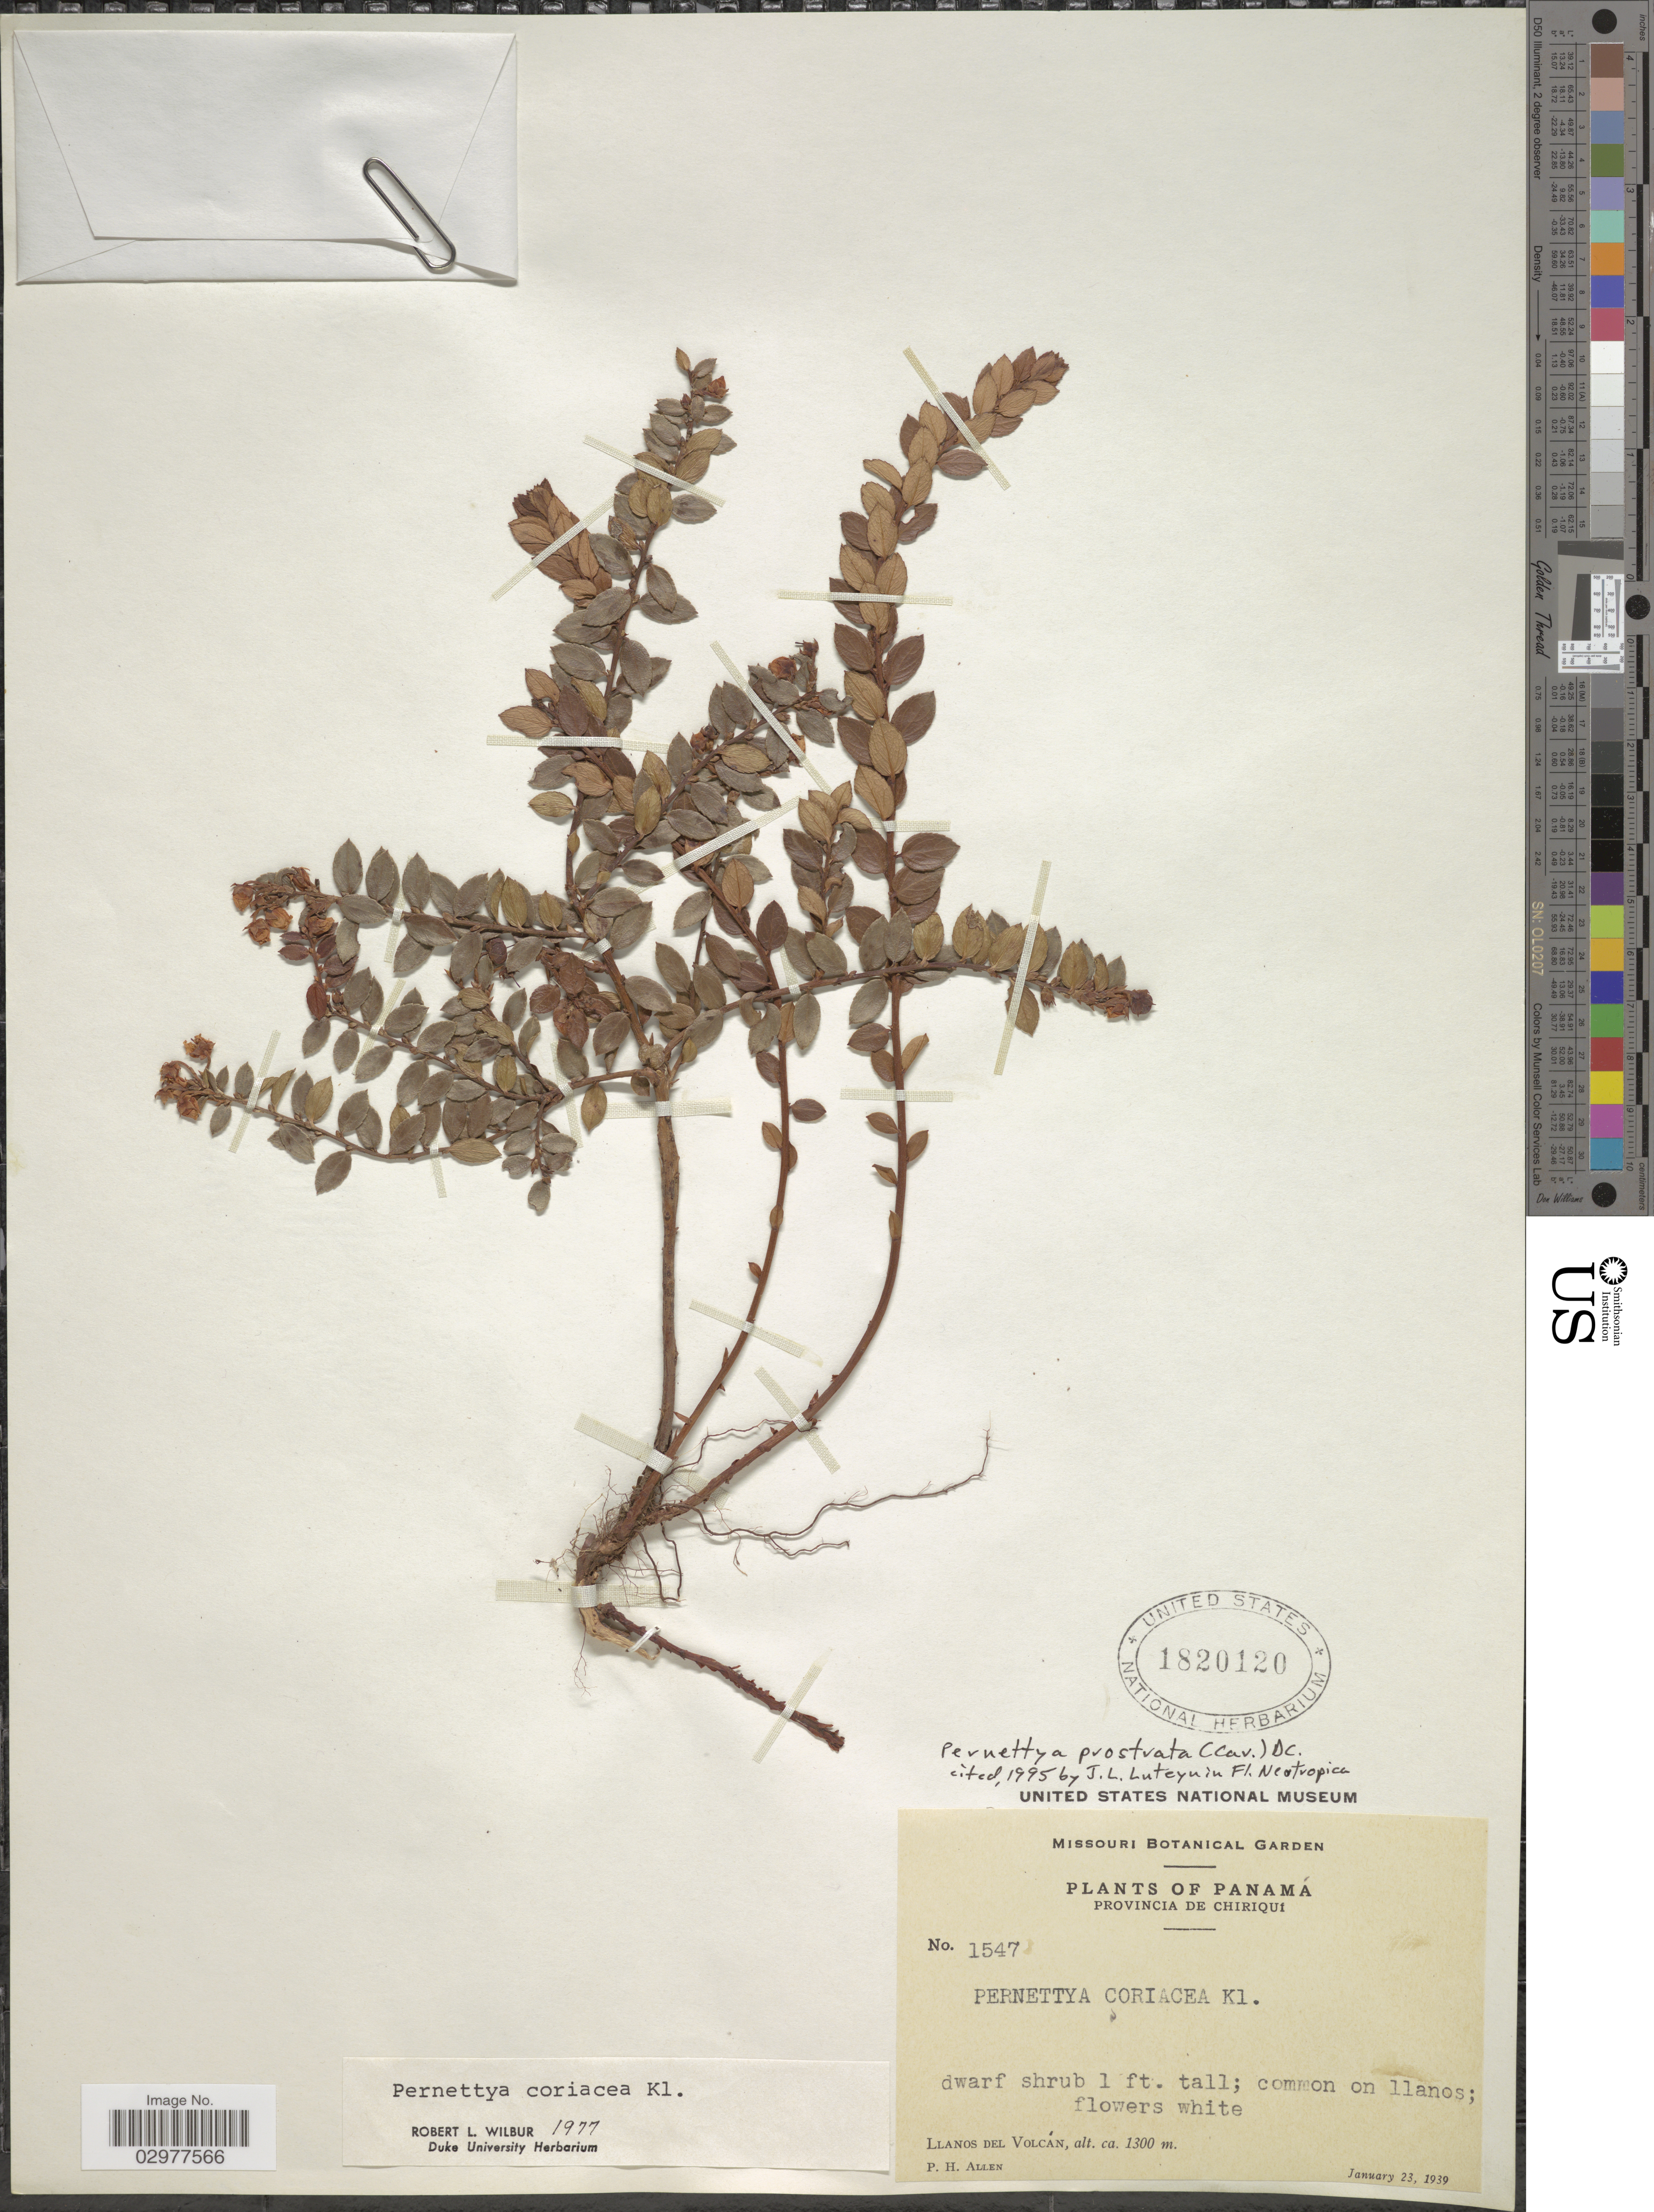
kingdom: Plantae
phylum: Tracheophyta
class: Magnoliopsida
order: Ericales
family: Ericaceae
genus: Pernettya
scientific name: Pernettya prostrata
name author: (Cav.) DC.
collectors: P. H. Allen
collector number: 1547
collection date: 1939-01-23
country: Panama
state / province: Chiriqui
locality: Llanos del Volcán.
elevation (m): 1300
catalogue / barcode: US 1820120